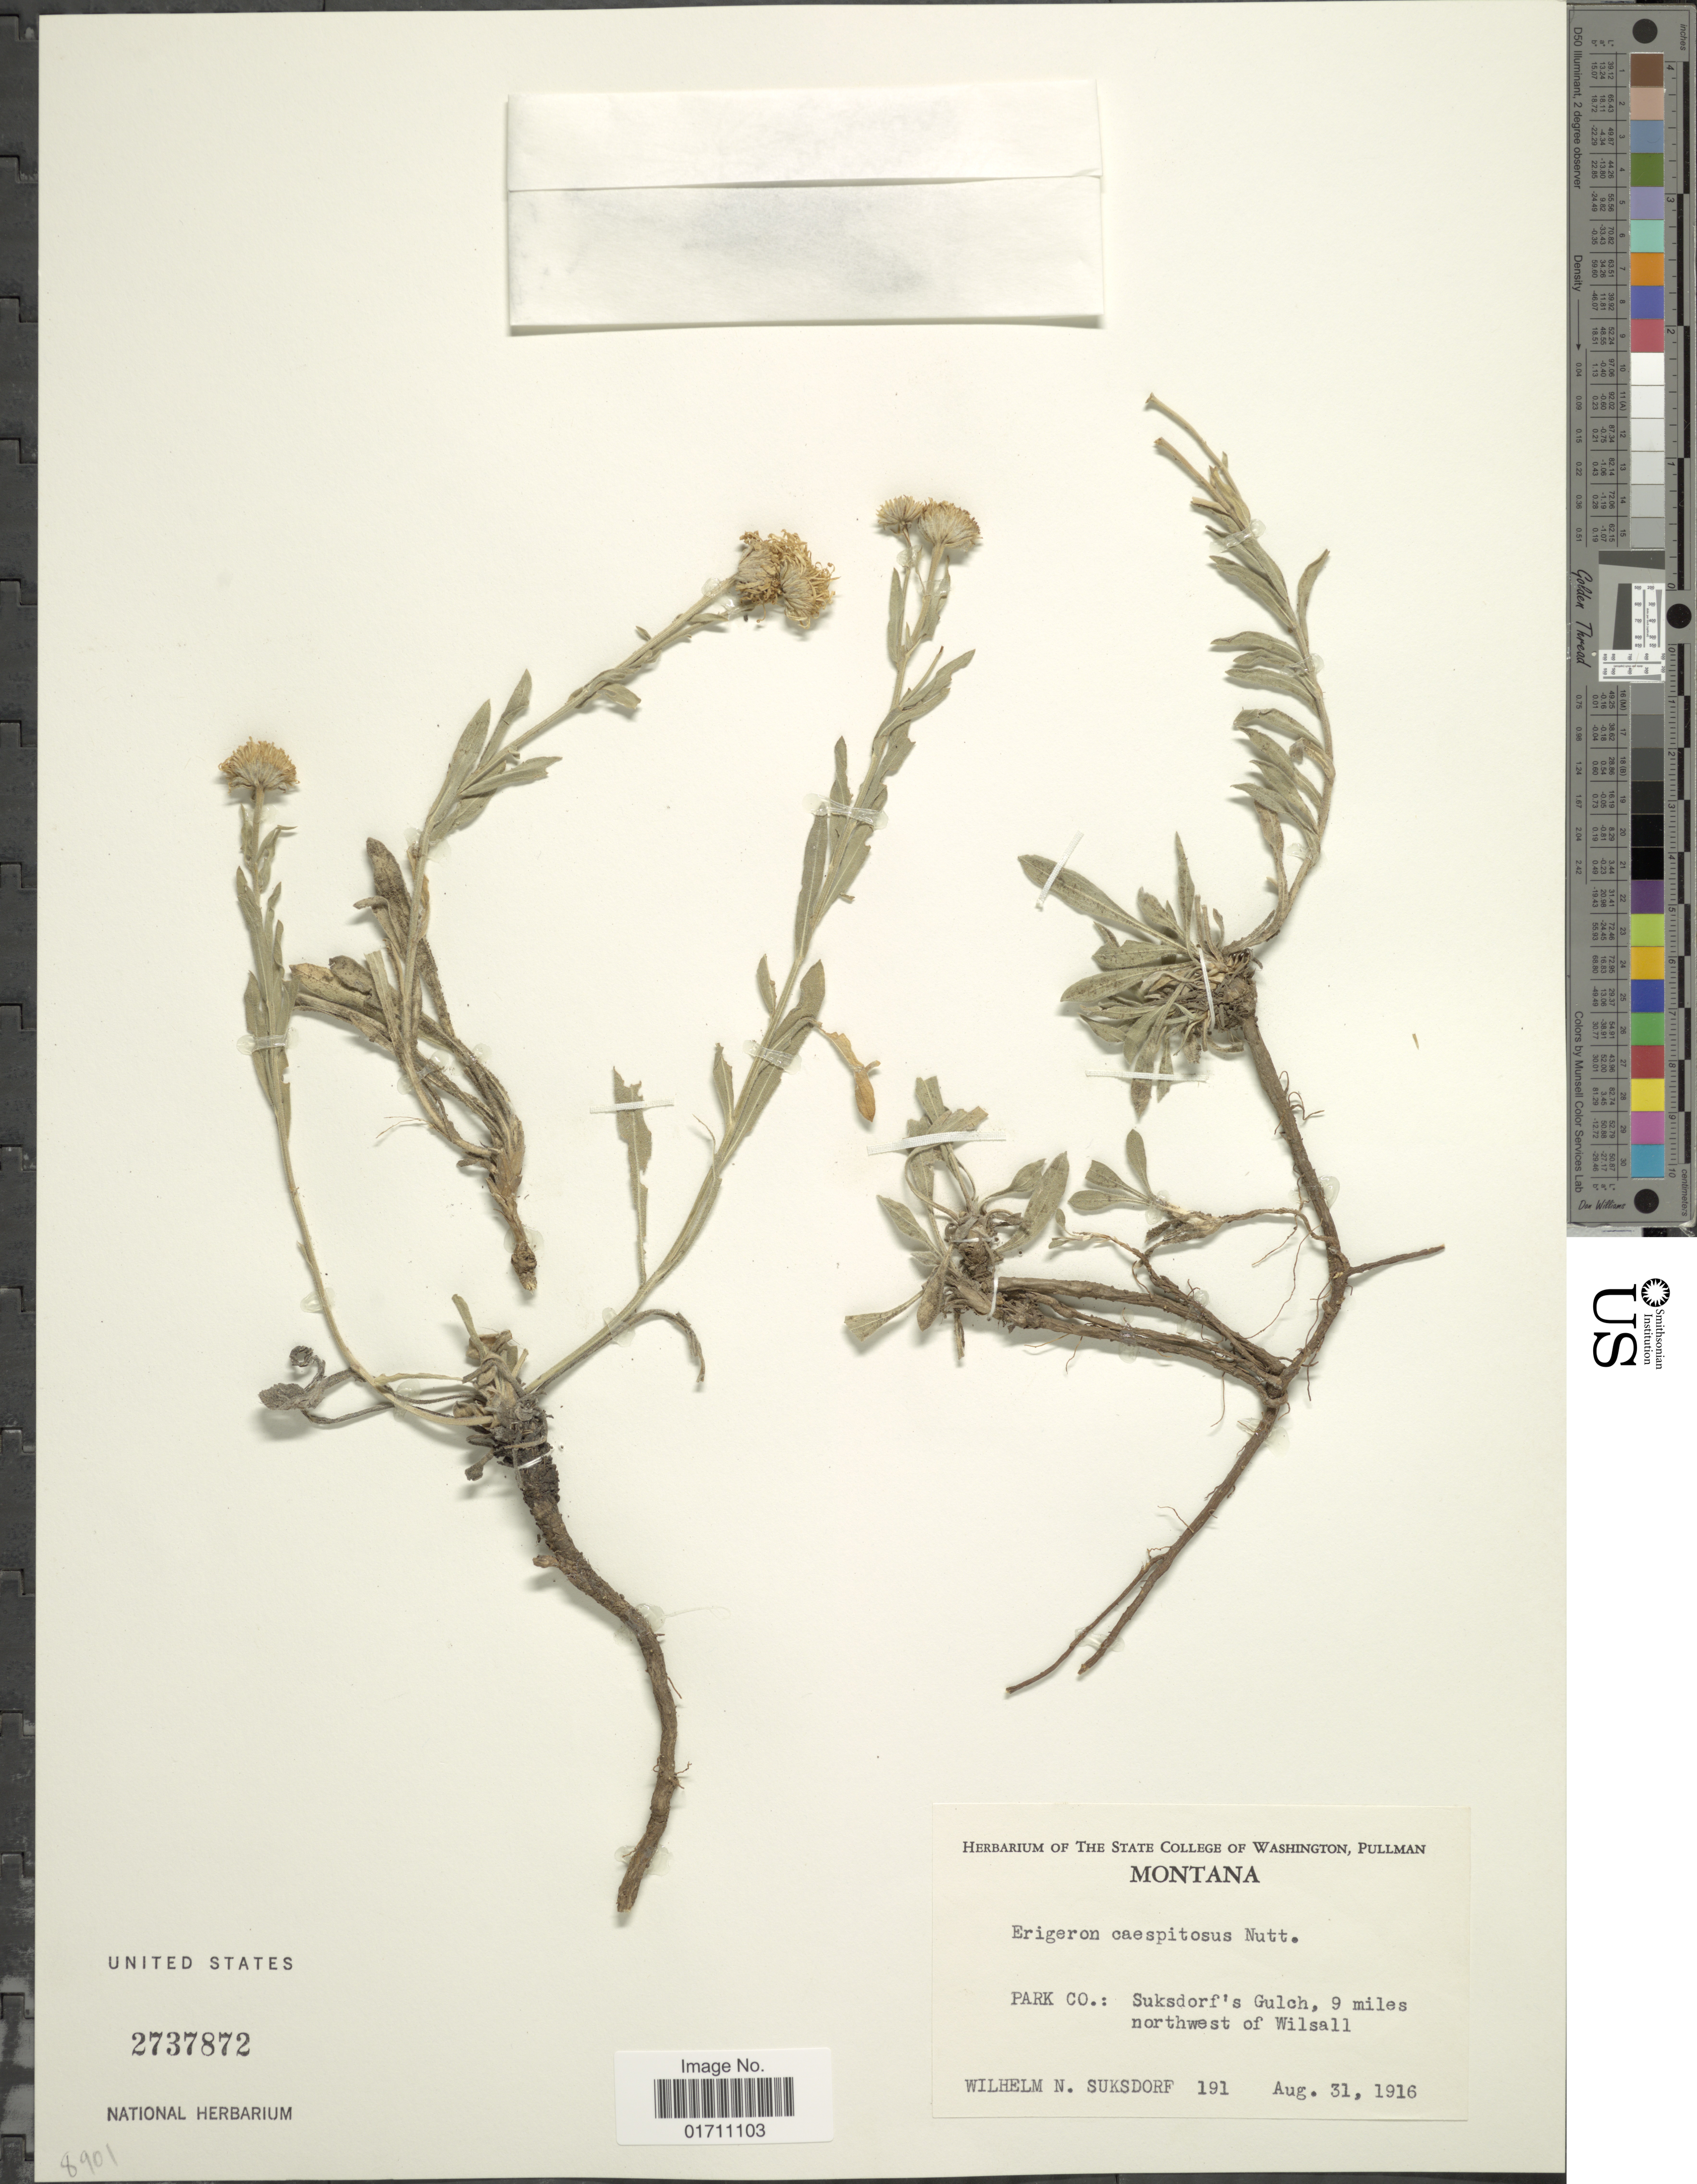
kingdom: Plantae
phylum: Tracheophyta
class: Magnoliopsida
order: Asterales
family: Asteraceae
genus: Erigeron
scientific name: Erigeron caespitosus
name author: Nutt.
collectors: W. N. Suksdorf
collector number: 191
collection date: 1916-08-31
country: United States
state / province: Montana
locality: Park Co: Suksdorf's Gulch, 9 miles northwest of Wilsall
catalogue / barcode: US 2737872